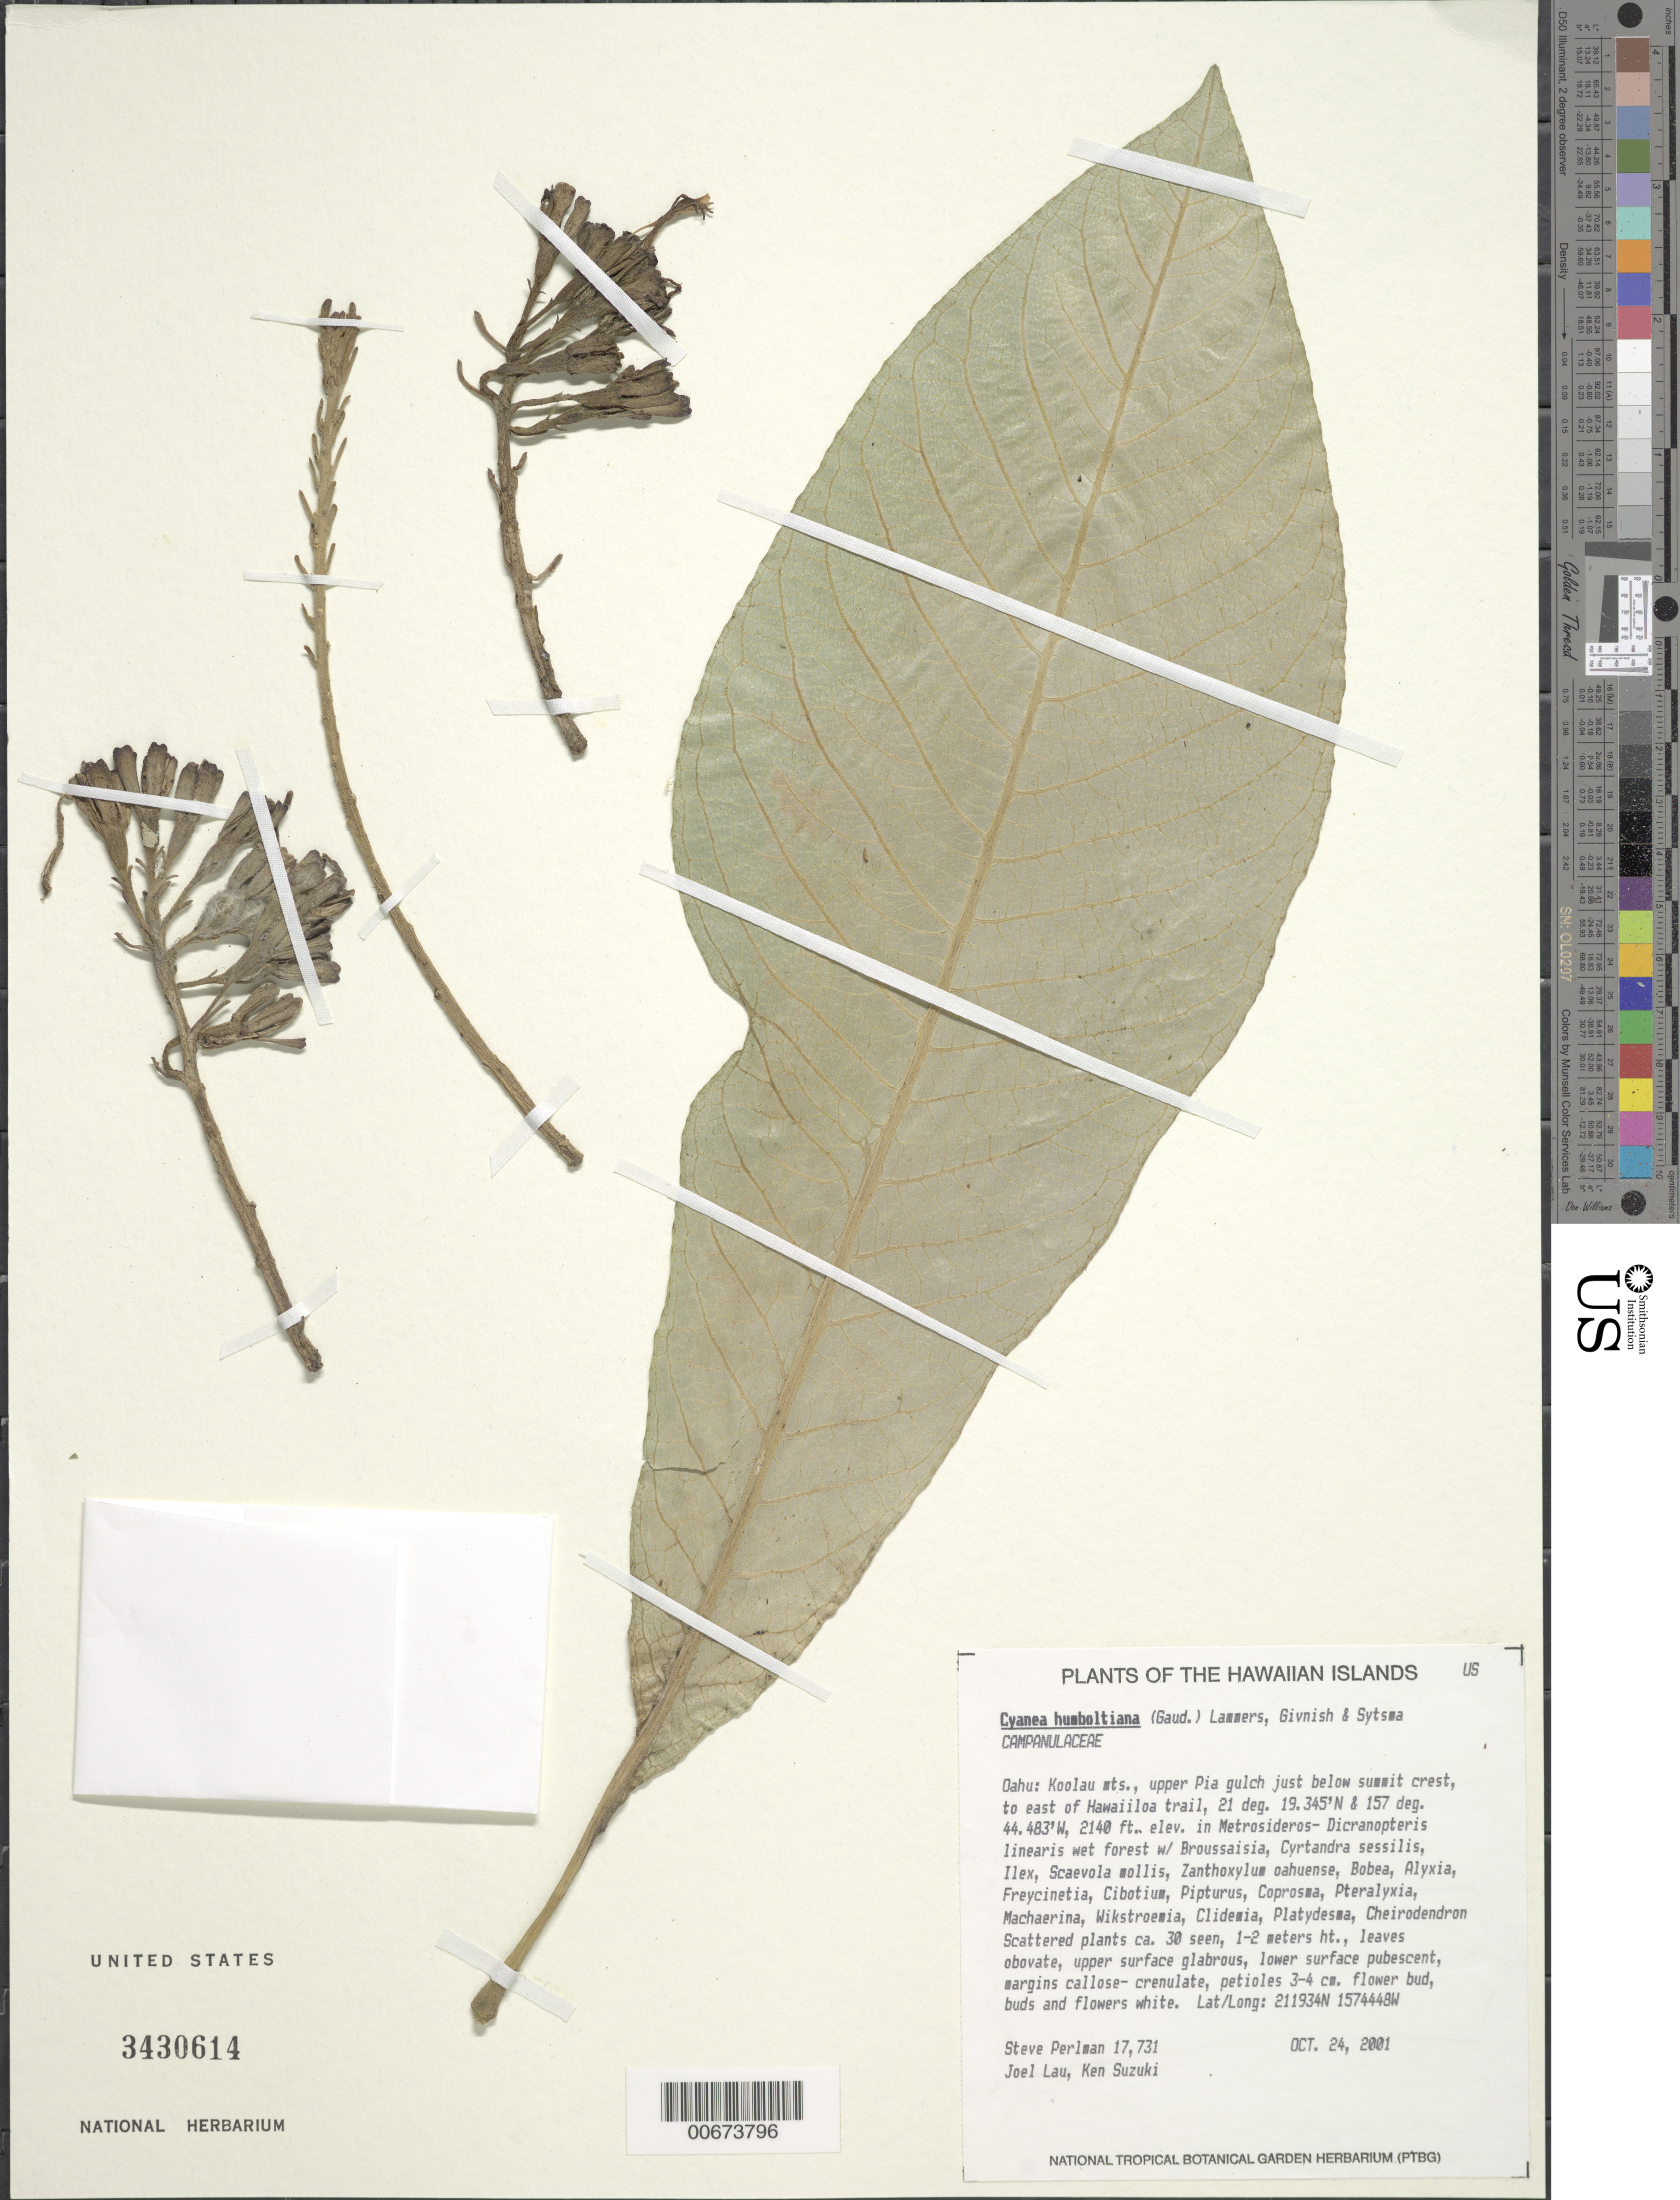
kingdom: Plantae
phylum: Tracheophyta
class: Magnoliopsida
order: Asterales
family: Campanulaceae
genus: Cyanea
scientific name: Cyanea humboldtiana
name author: (Gaudich.) Lammers et al.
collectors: S. P. Perlman, J. Lau & K. Suzuki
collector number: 17731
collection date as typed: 24 Oct 2001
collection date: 2001-10-24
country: United States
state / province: Hawaii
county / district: Honolulu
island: Oahu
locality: Koolau mts., upper Pia gulch just below summit crest, to east of Hawaiiloa trail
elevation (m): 652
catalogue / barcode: US 3430614